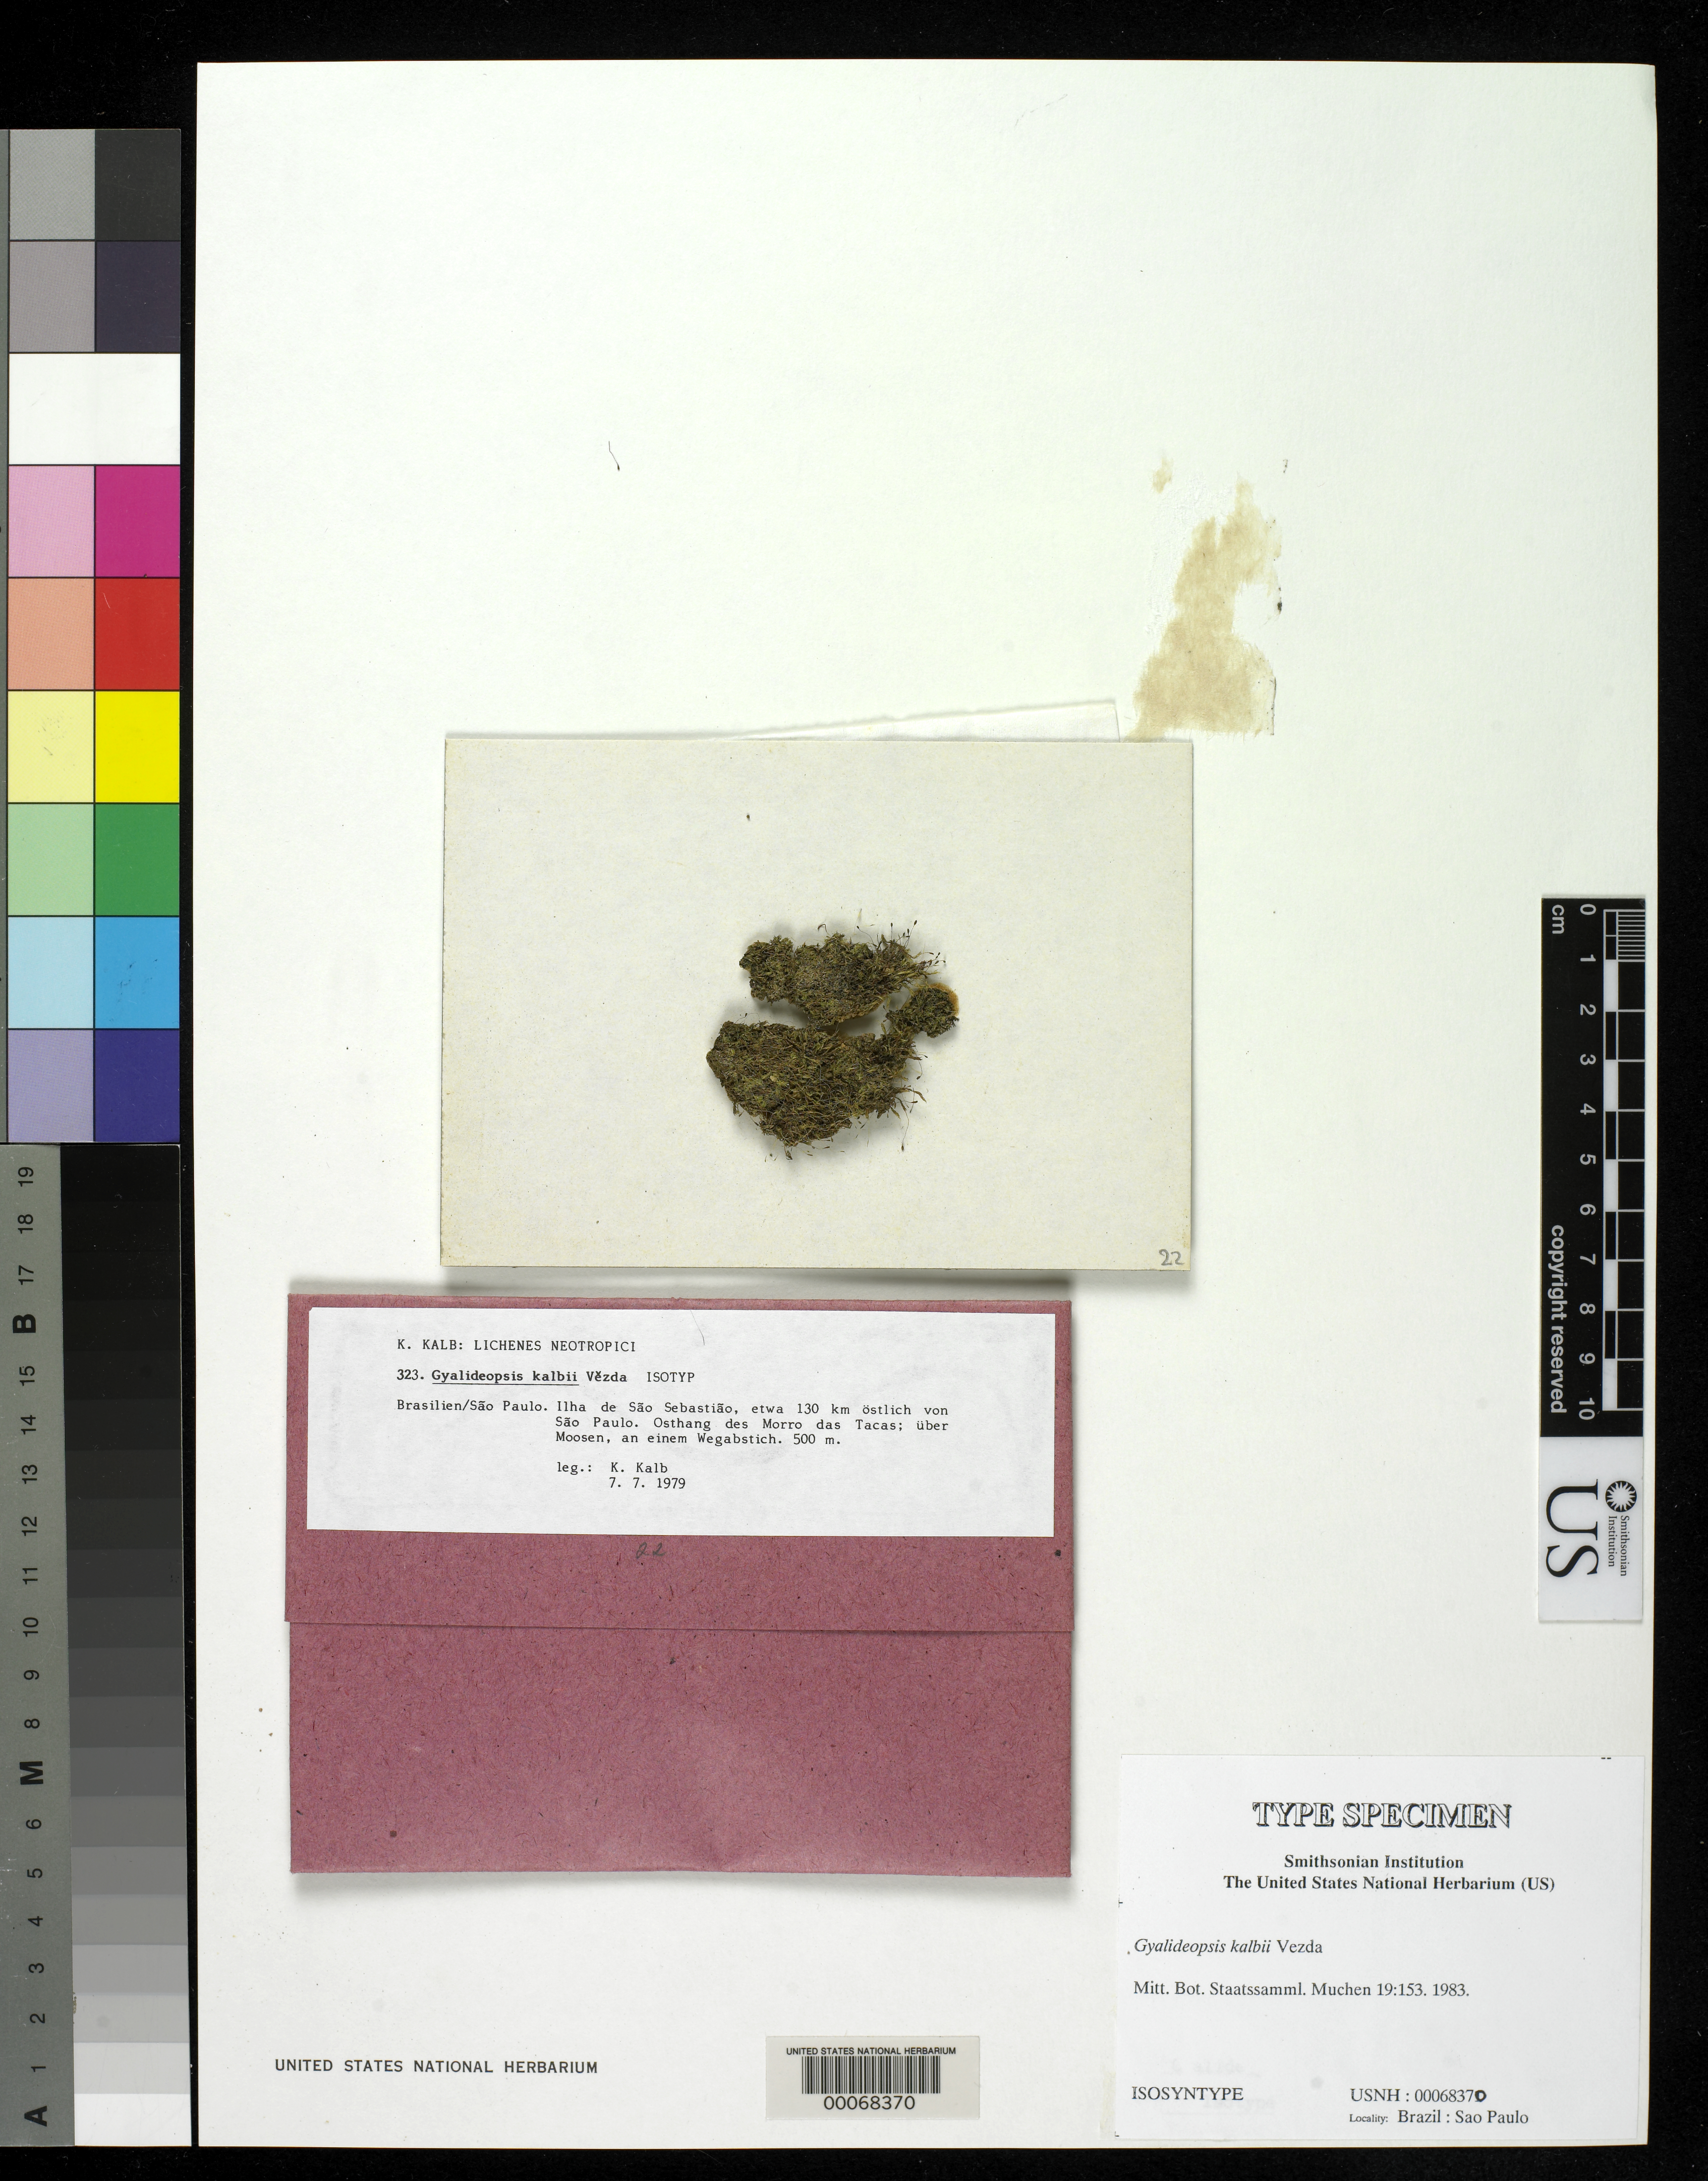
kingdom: Fungi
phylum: Ascomycota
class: Lecanoromycetes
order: Ostropales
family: Gomphillaceae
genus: Gyalideopsis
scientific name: Gyalideopsis kalbii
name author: Vezda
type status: Isotype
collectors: K. Kalb & J. Poelt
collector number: Lich. Neotrop. 323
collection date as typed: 07 Jul 1979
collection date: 1979-07-07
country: Brazil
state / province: São Paulo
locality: Ilha Sao Sebastiao, 130 km E of Sao Paulo, E slope of Morro das Tacas.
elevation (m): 500